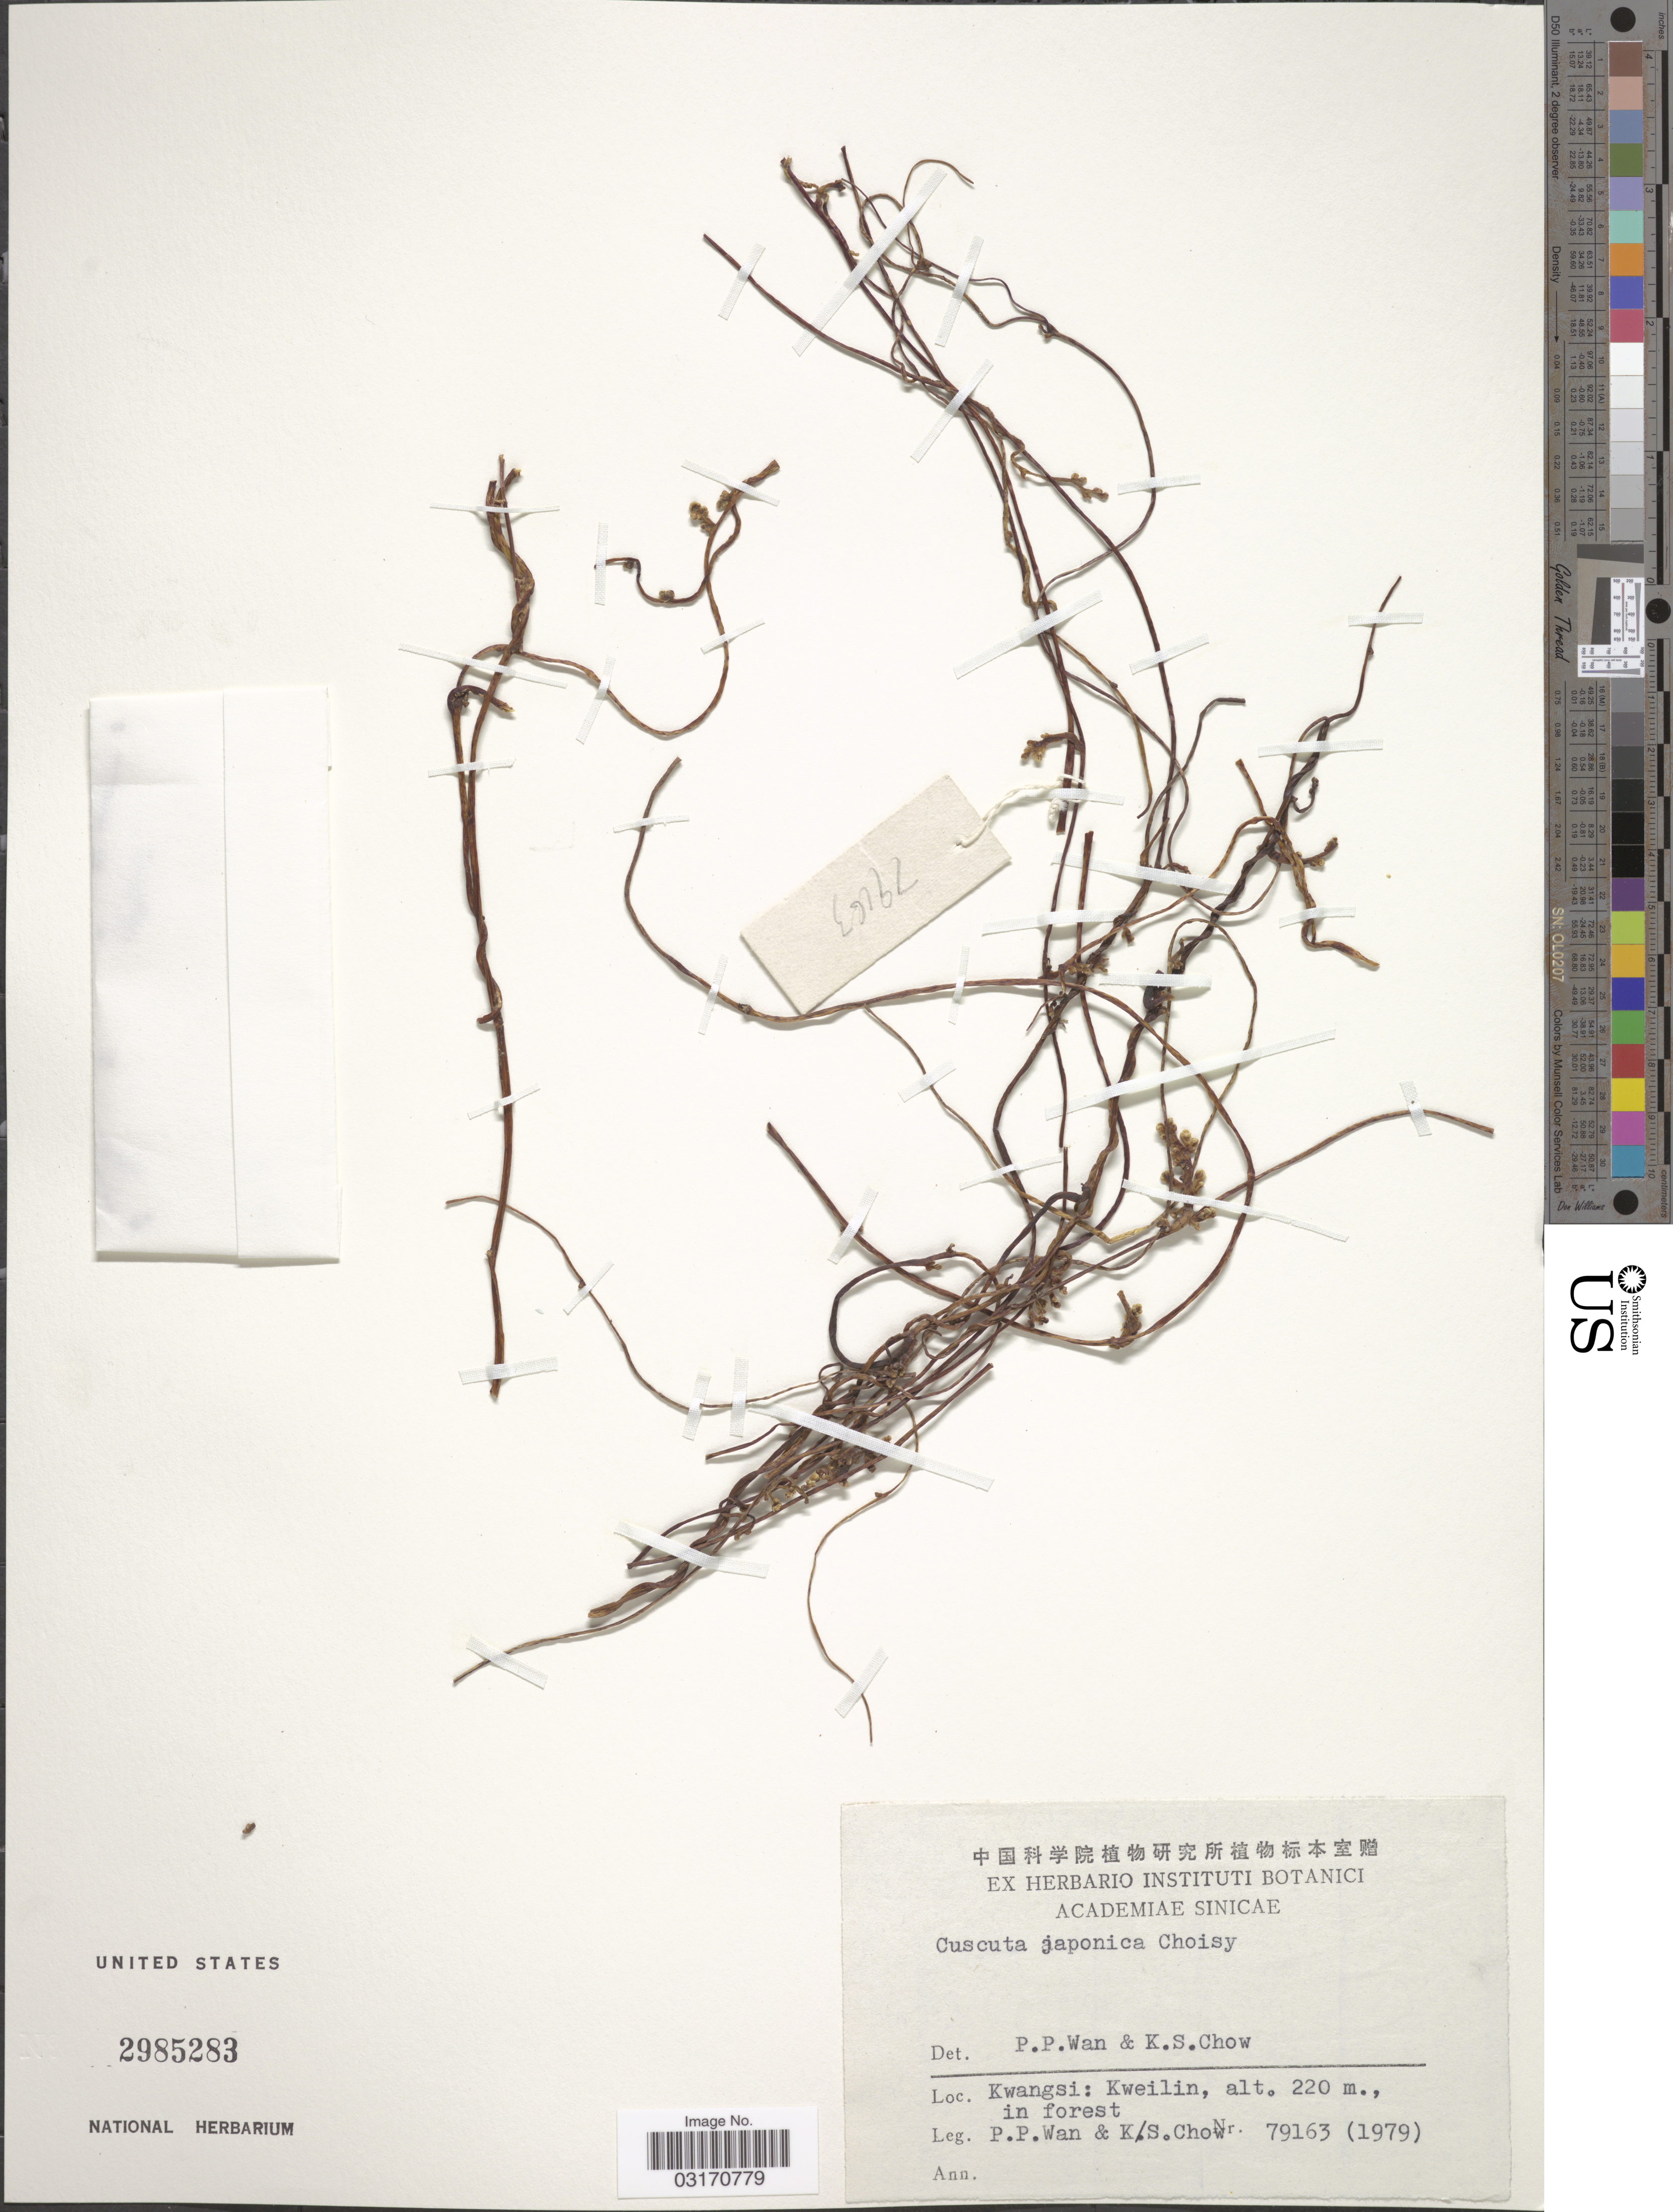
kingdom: Plantae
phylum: Tracheophyta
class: Magnoliopsida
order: Solanales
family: Convolvulaceae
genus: Cuscuta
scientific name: Cuscuta japonica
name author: Choisy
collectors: P. Wan & K. S. Chow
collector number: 79163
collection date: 1979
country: China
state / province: Guangxi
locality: Kwangsi: Kweilin.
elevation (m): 220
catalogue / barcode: US 2985283